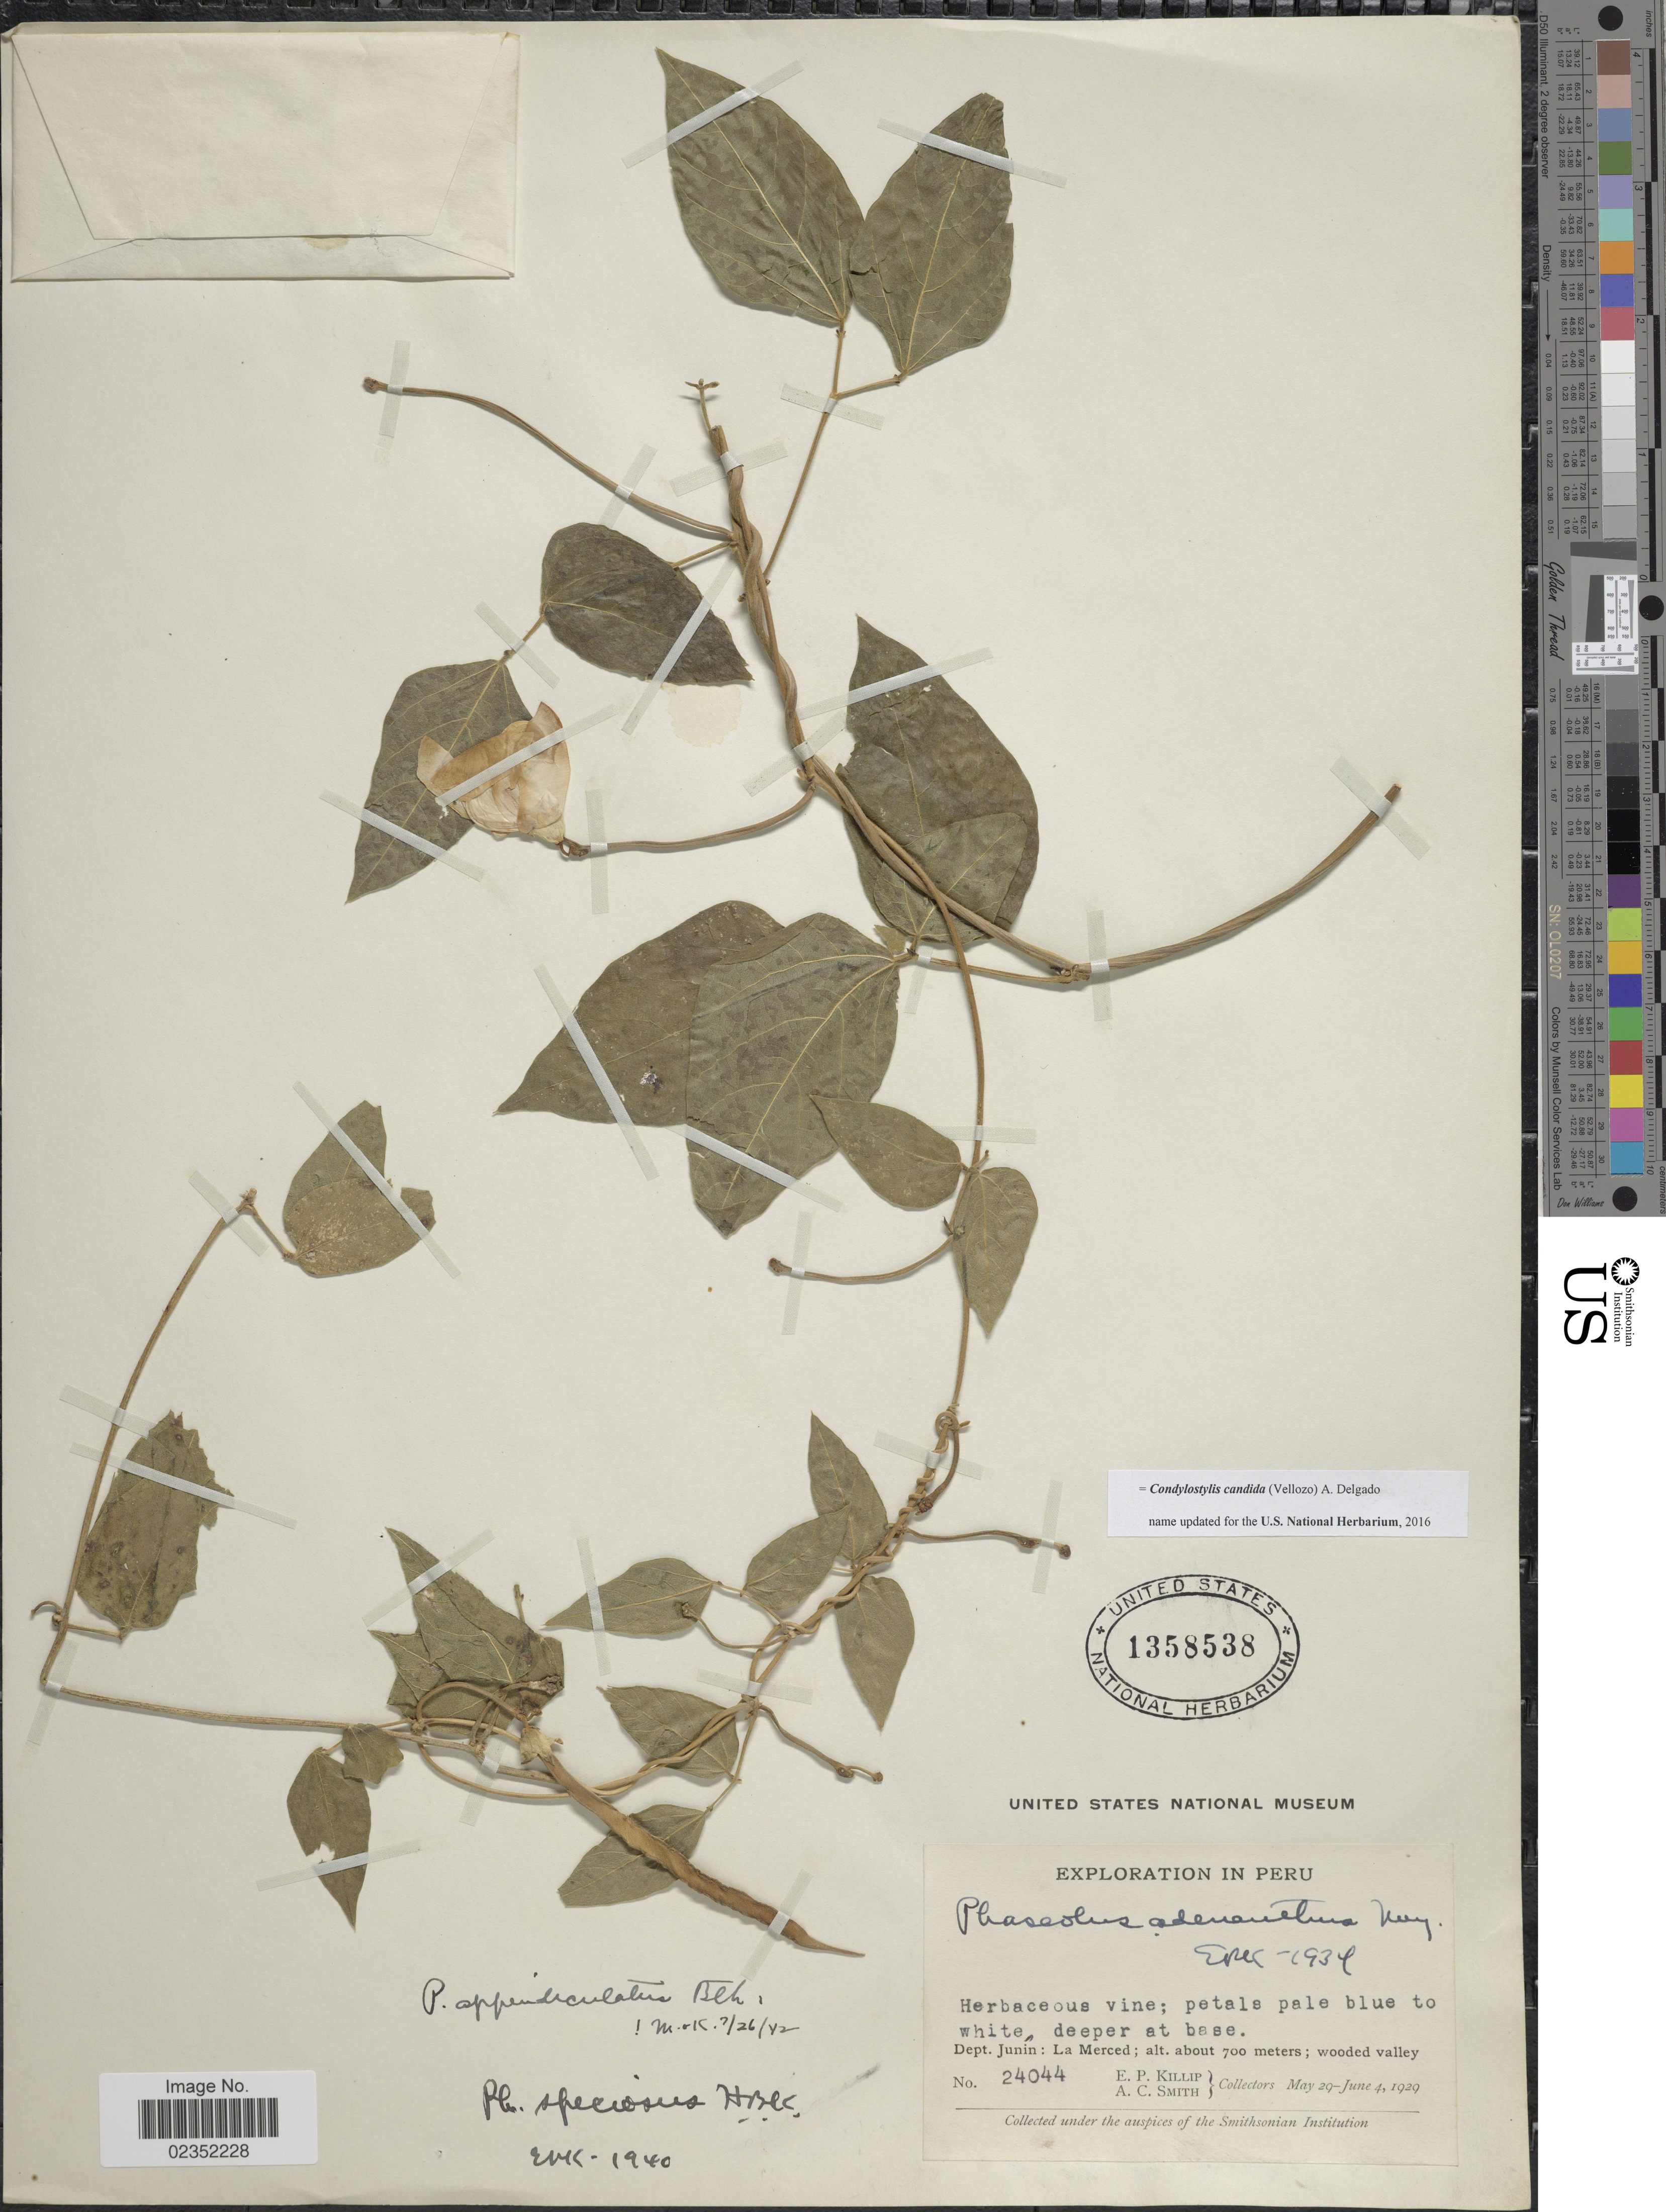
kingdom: Plantae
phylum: Tracheophyta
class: Magnoliopsida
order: Fabales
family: Fabaceae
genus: Condylostylis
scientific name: Condylostylis candida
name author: (Vell.) A. Delgado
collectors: E. P. Killip & A. C. Smith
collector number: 24044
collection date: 1929-05-29/1929-06-04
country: Peru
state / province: Junín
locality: Dept. Junín: La Merced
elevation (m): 700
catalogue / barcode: US 1358538